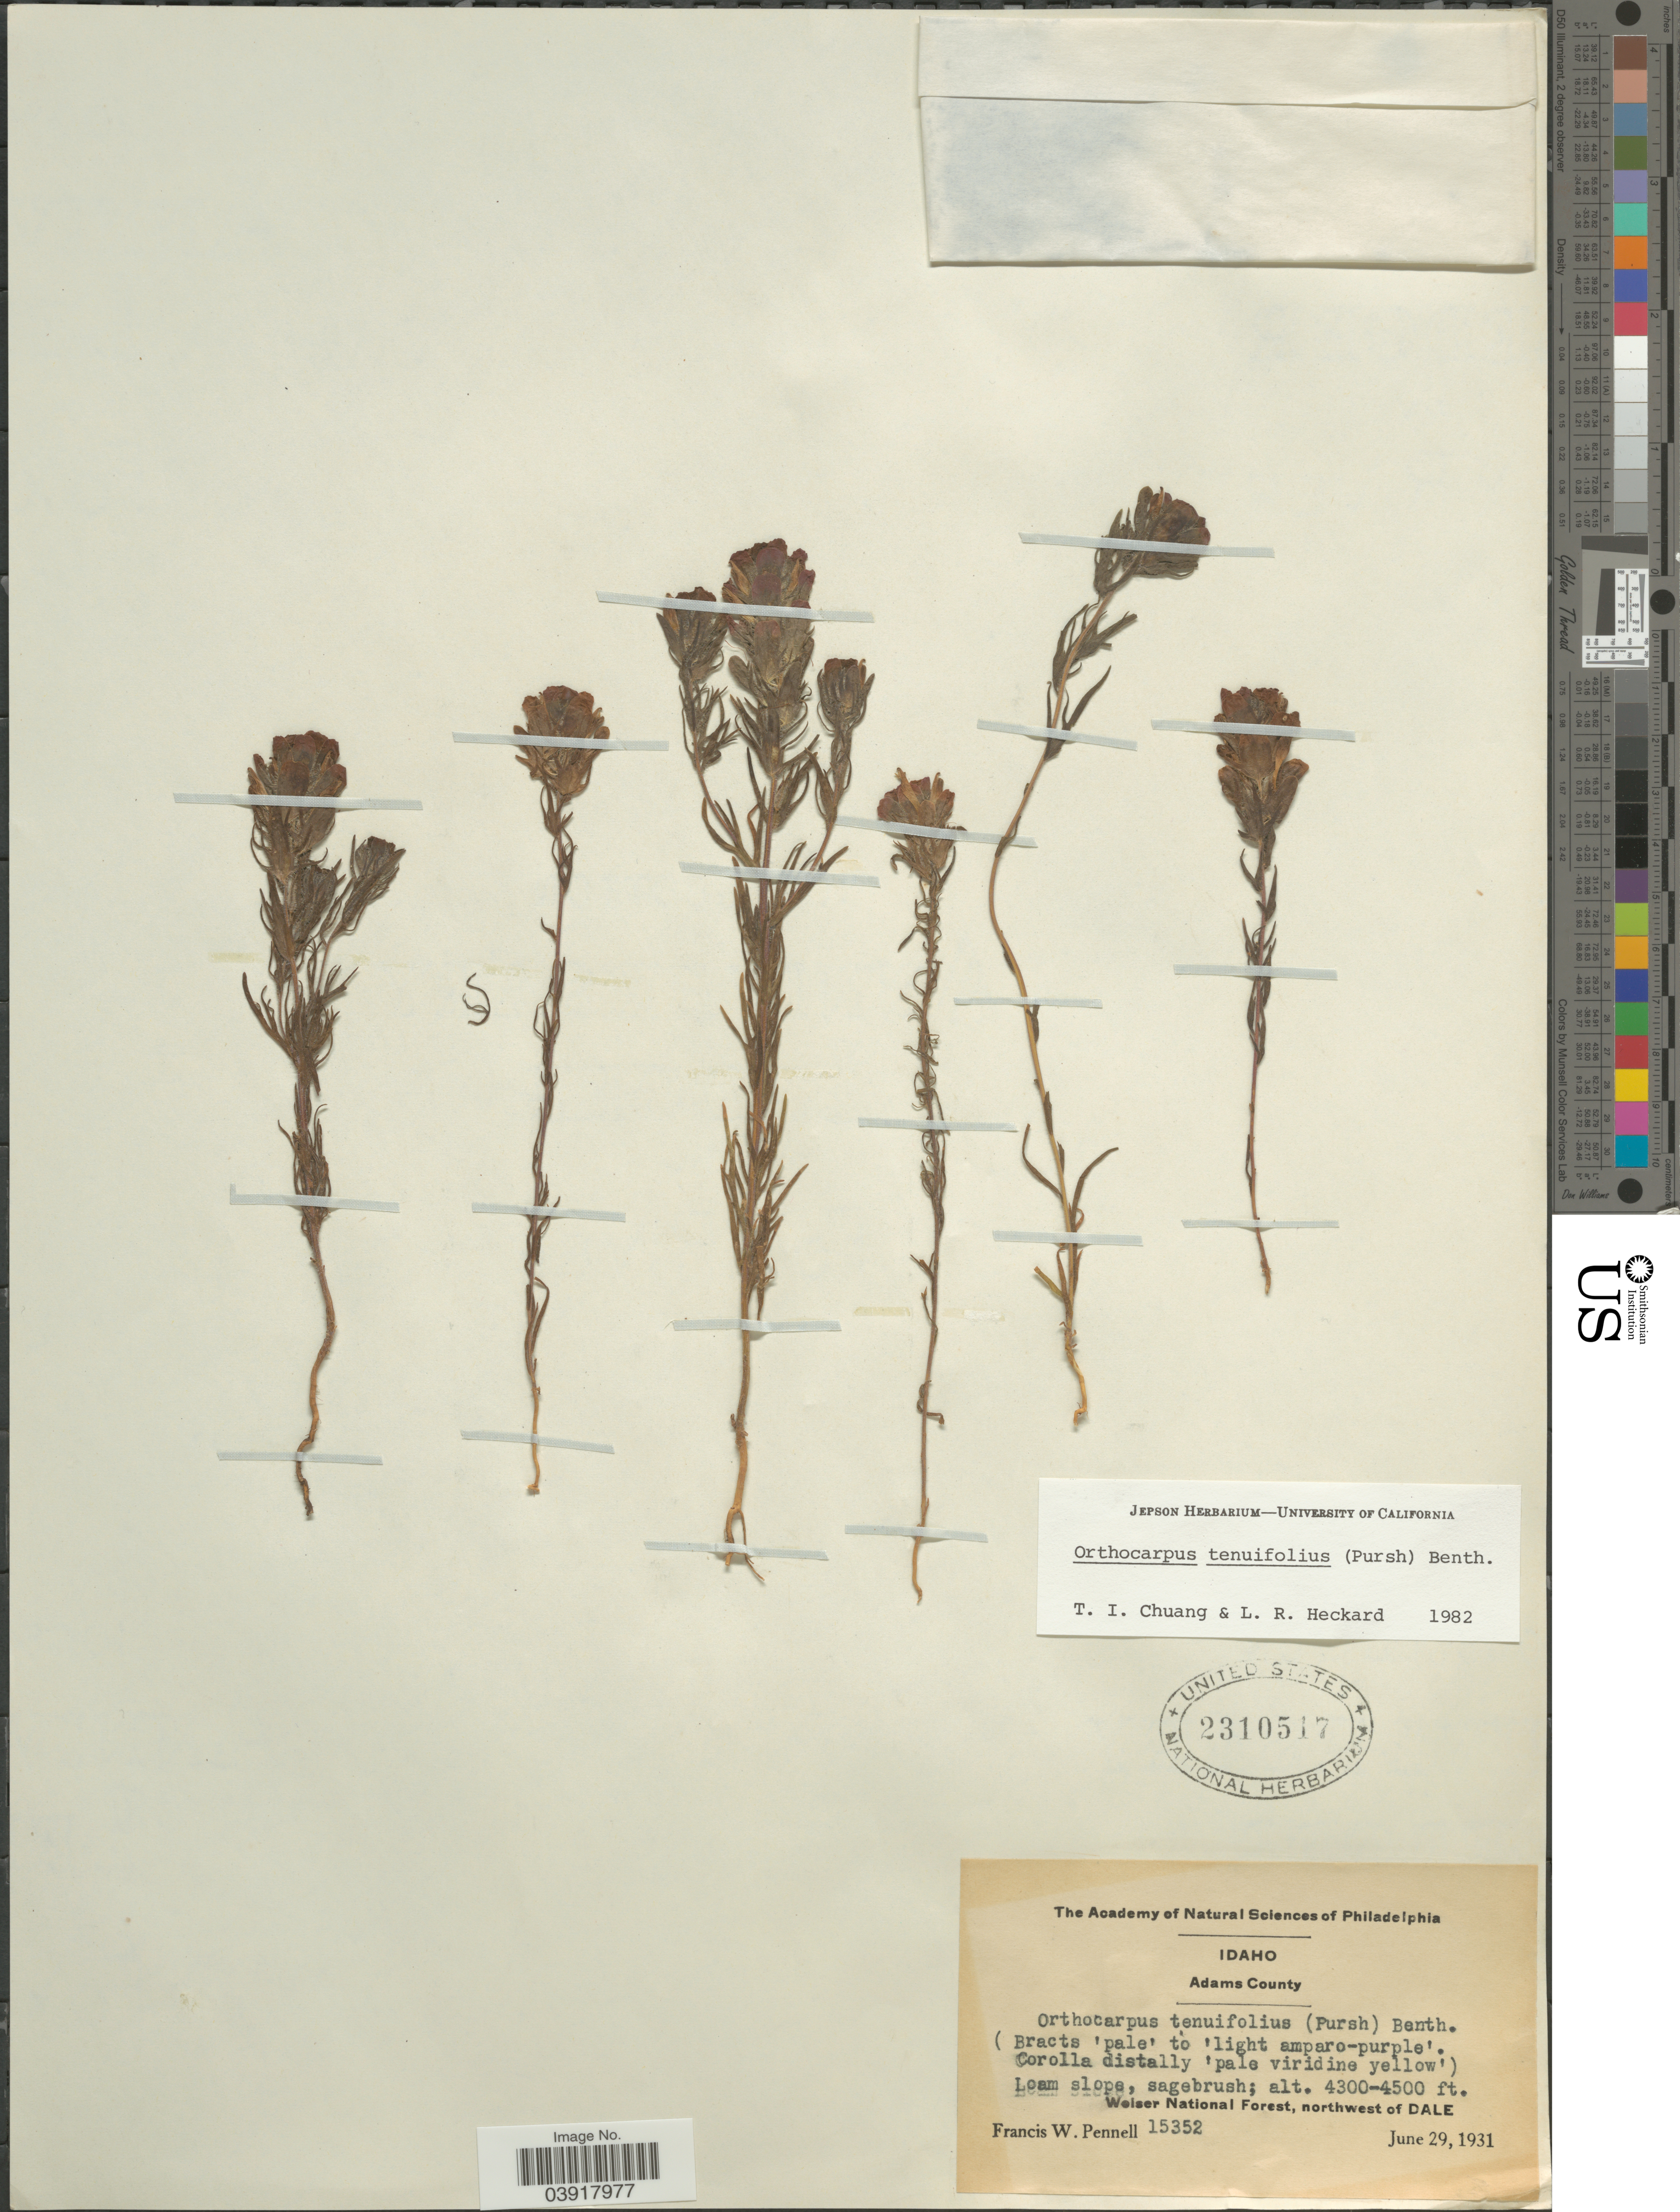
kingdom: Plantae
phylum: Tracheophyta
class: Magnoliopsida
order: Lamiales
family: Orobanchaceae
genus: Orthocarpus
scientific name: Orthocarpus tenuifolius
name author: (Pursh) Benth.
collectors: F. W. Pennell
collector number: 15352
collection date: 1931-06-29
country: United States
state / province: Idaho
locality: Adams County. Loam slope, sagebrush; Welser National Forest, northwest of Dale.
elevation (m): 1311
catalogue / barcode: US 2310517